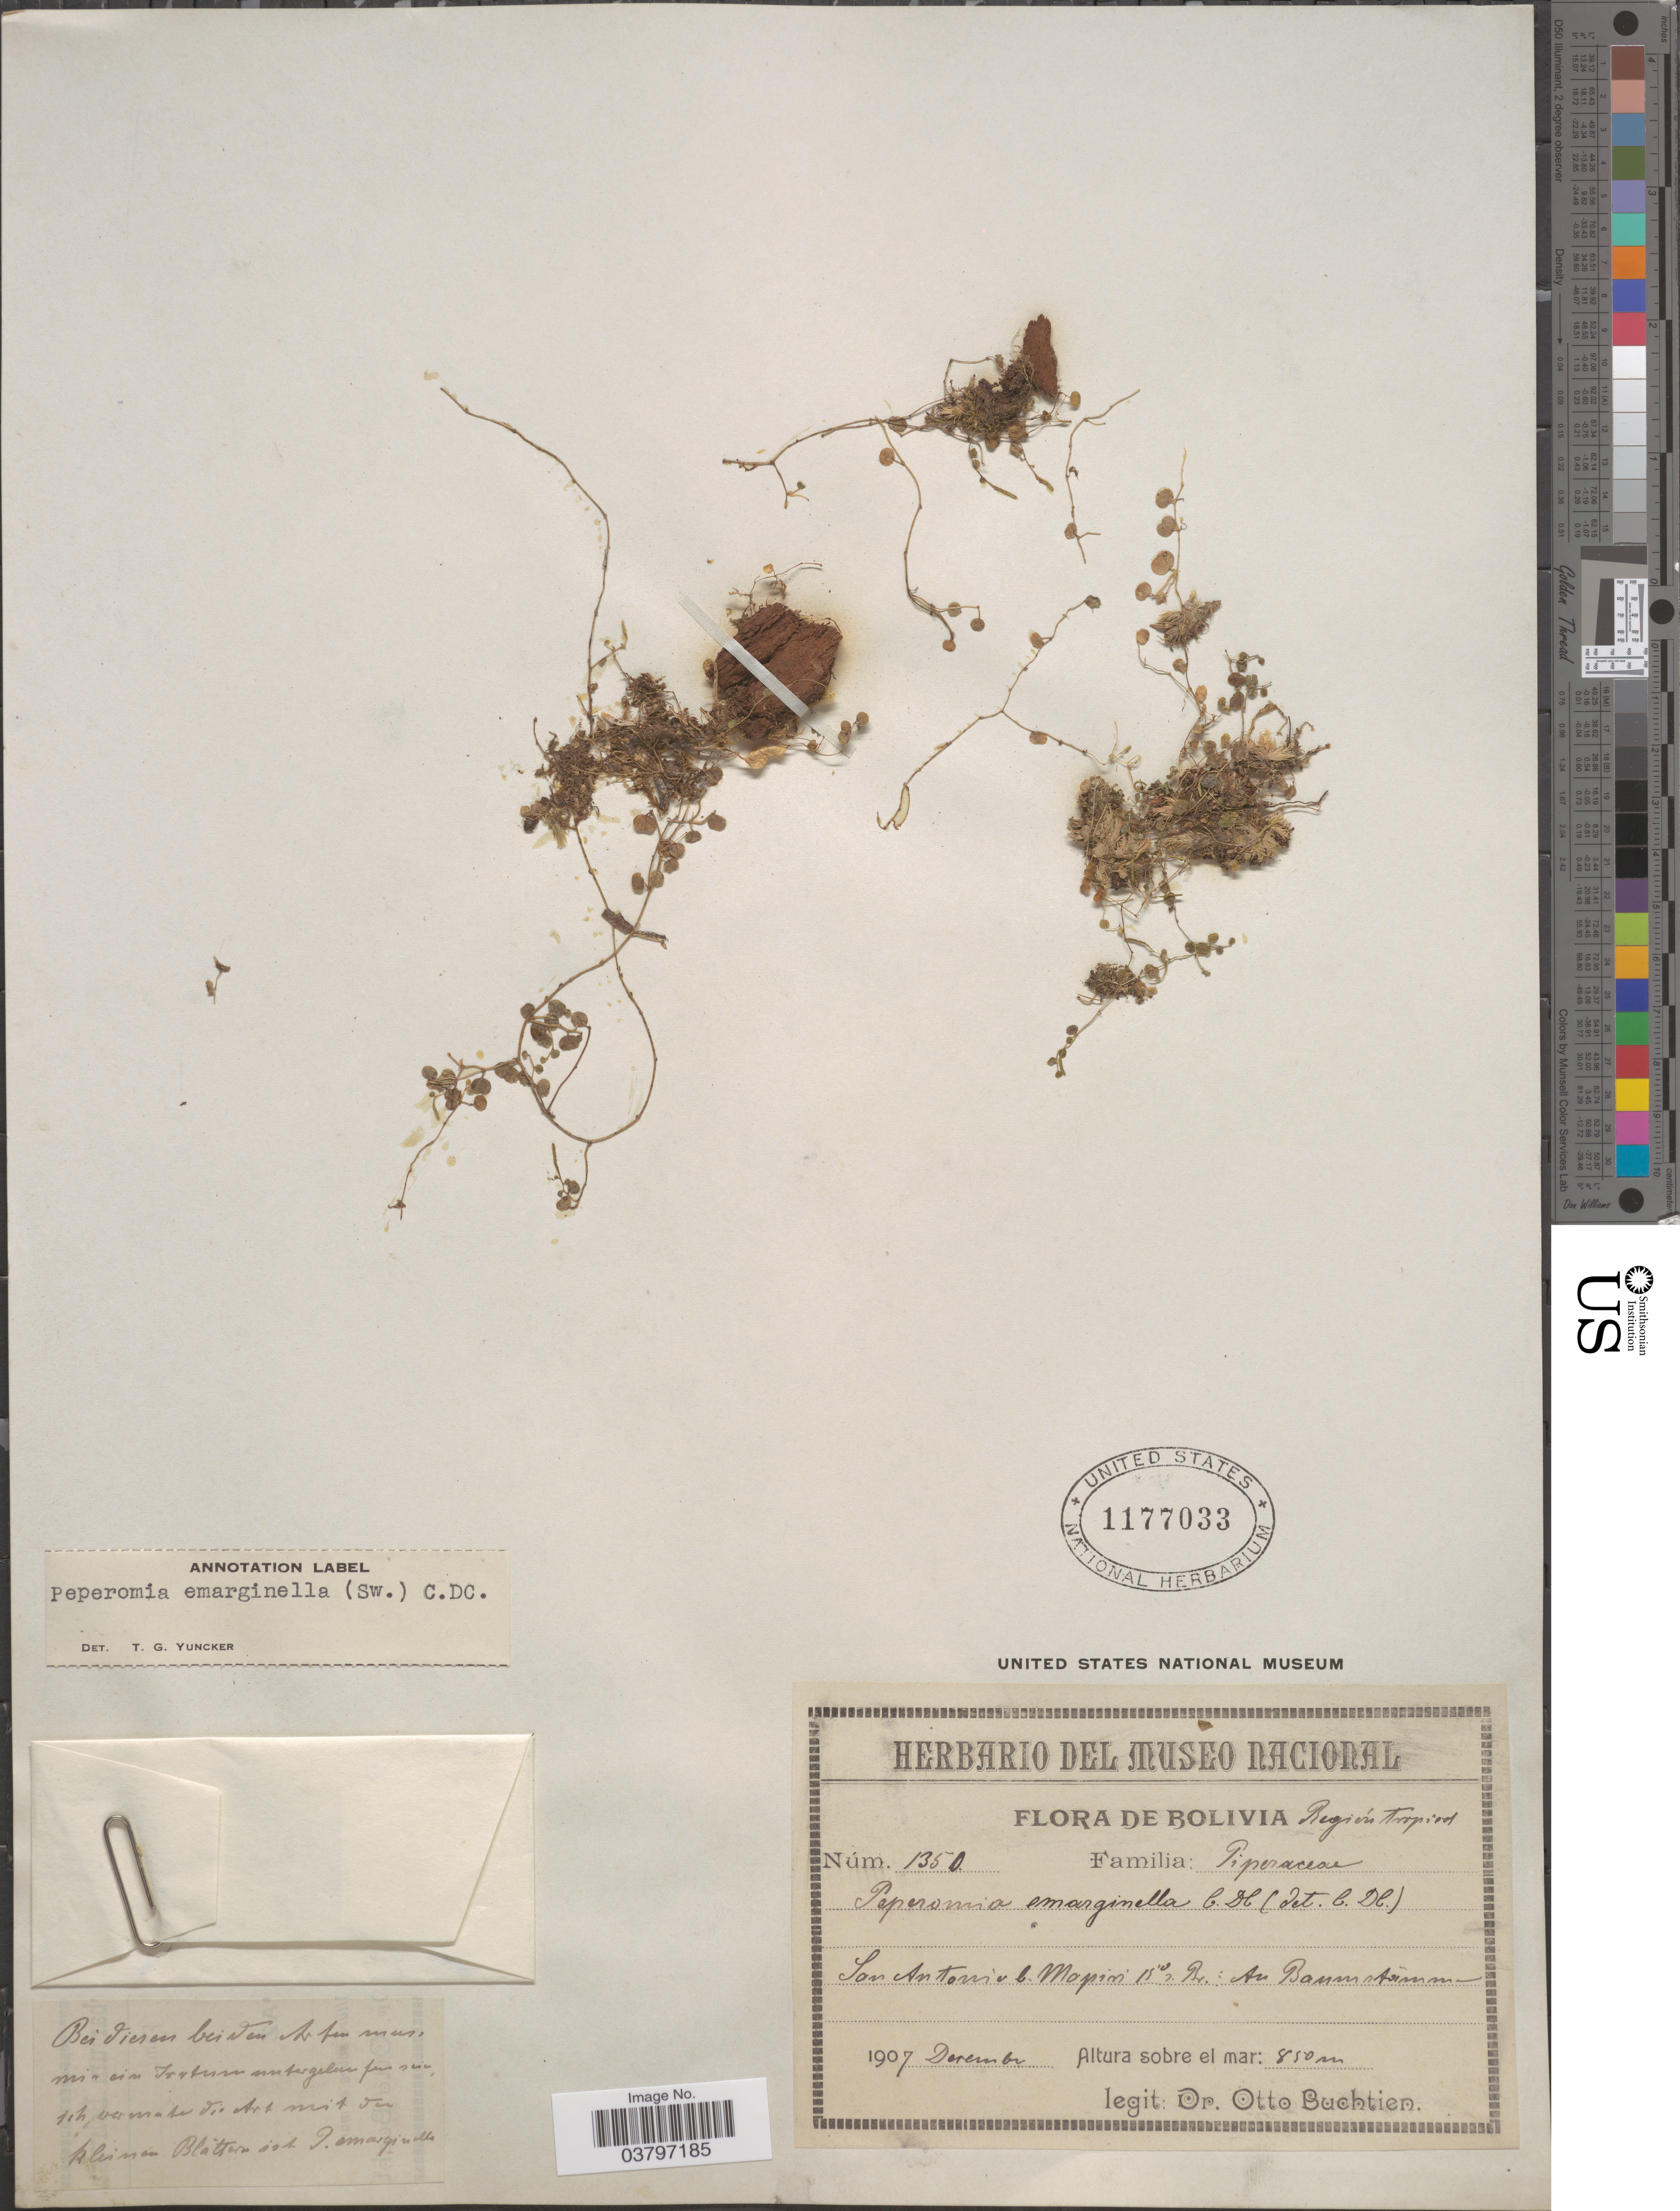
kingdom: Plantae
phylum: Tracheophyta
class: Magnoliopsida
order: Piperales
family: Piperaceae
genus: Peperomia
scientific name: Peperomia emarginella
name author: (Sw. ex Wikstr.) C. DC.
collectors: O. Buchtien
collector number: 1350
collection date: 1907-12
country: Bolivia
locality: San Antonio l. Mapiri 15ºn. Br.: Au Baumenstammen.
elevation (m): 850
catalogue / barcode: US 1177033